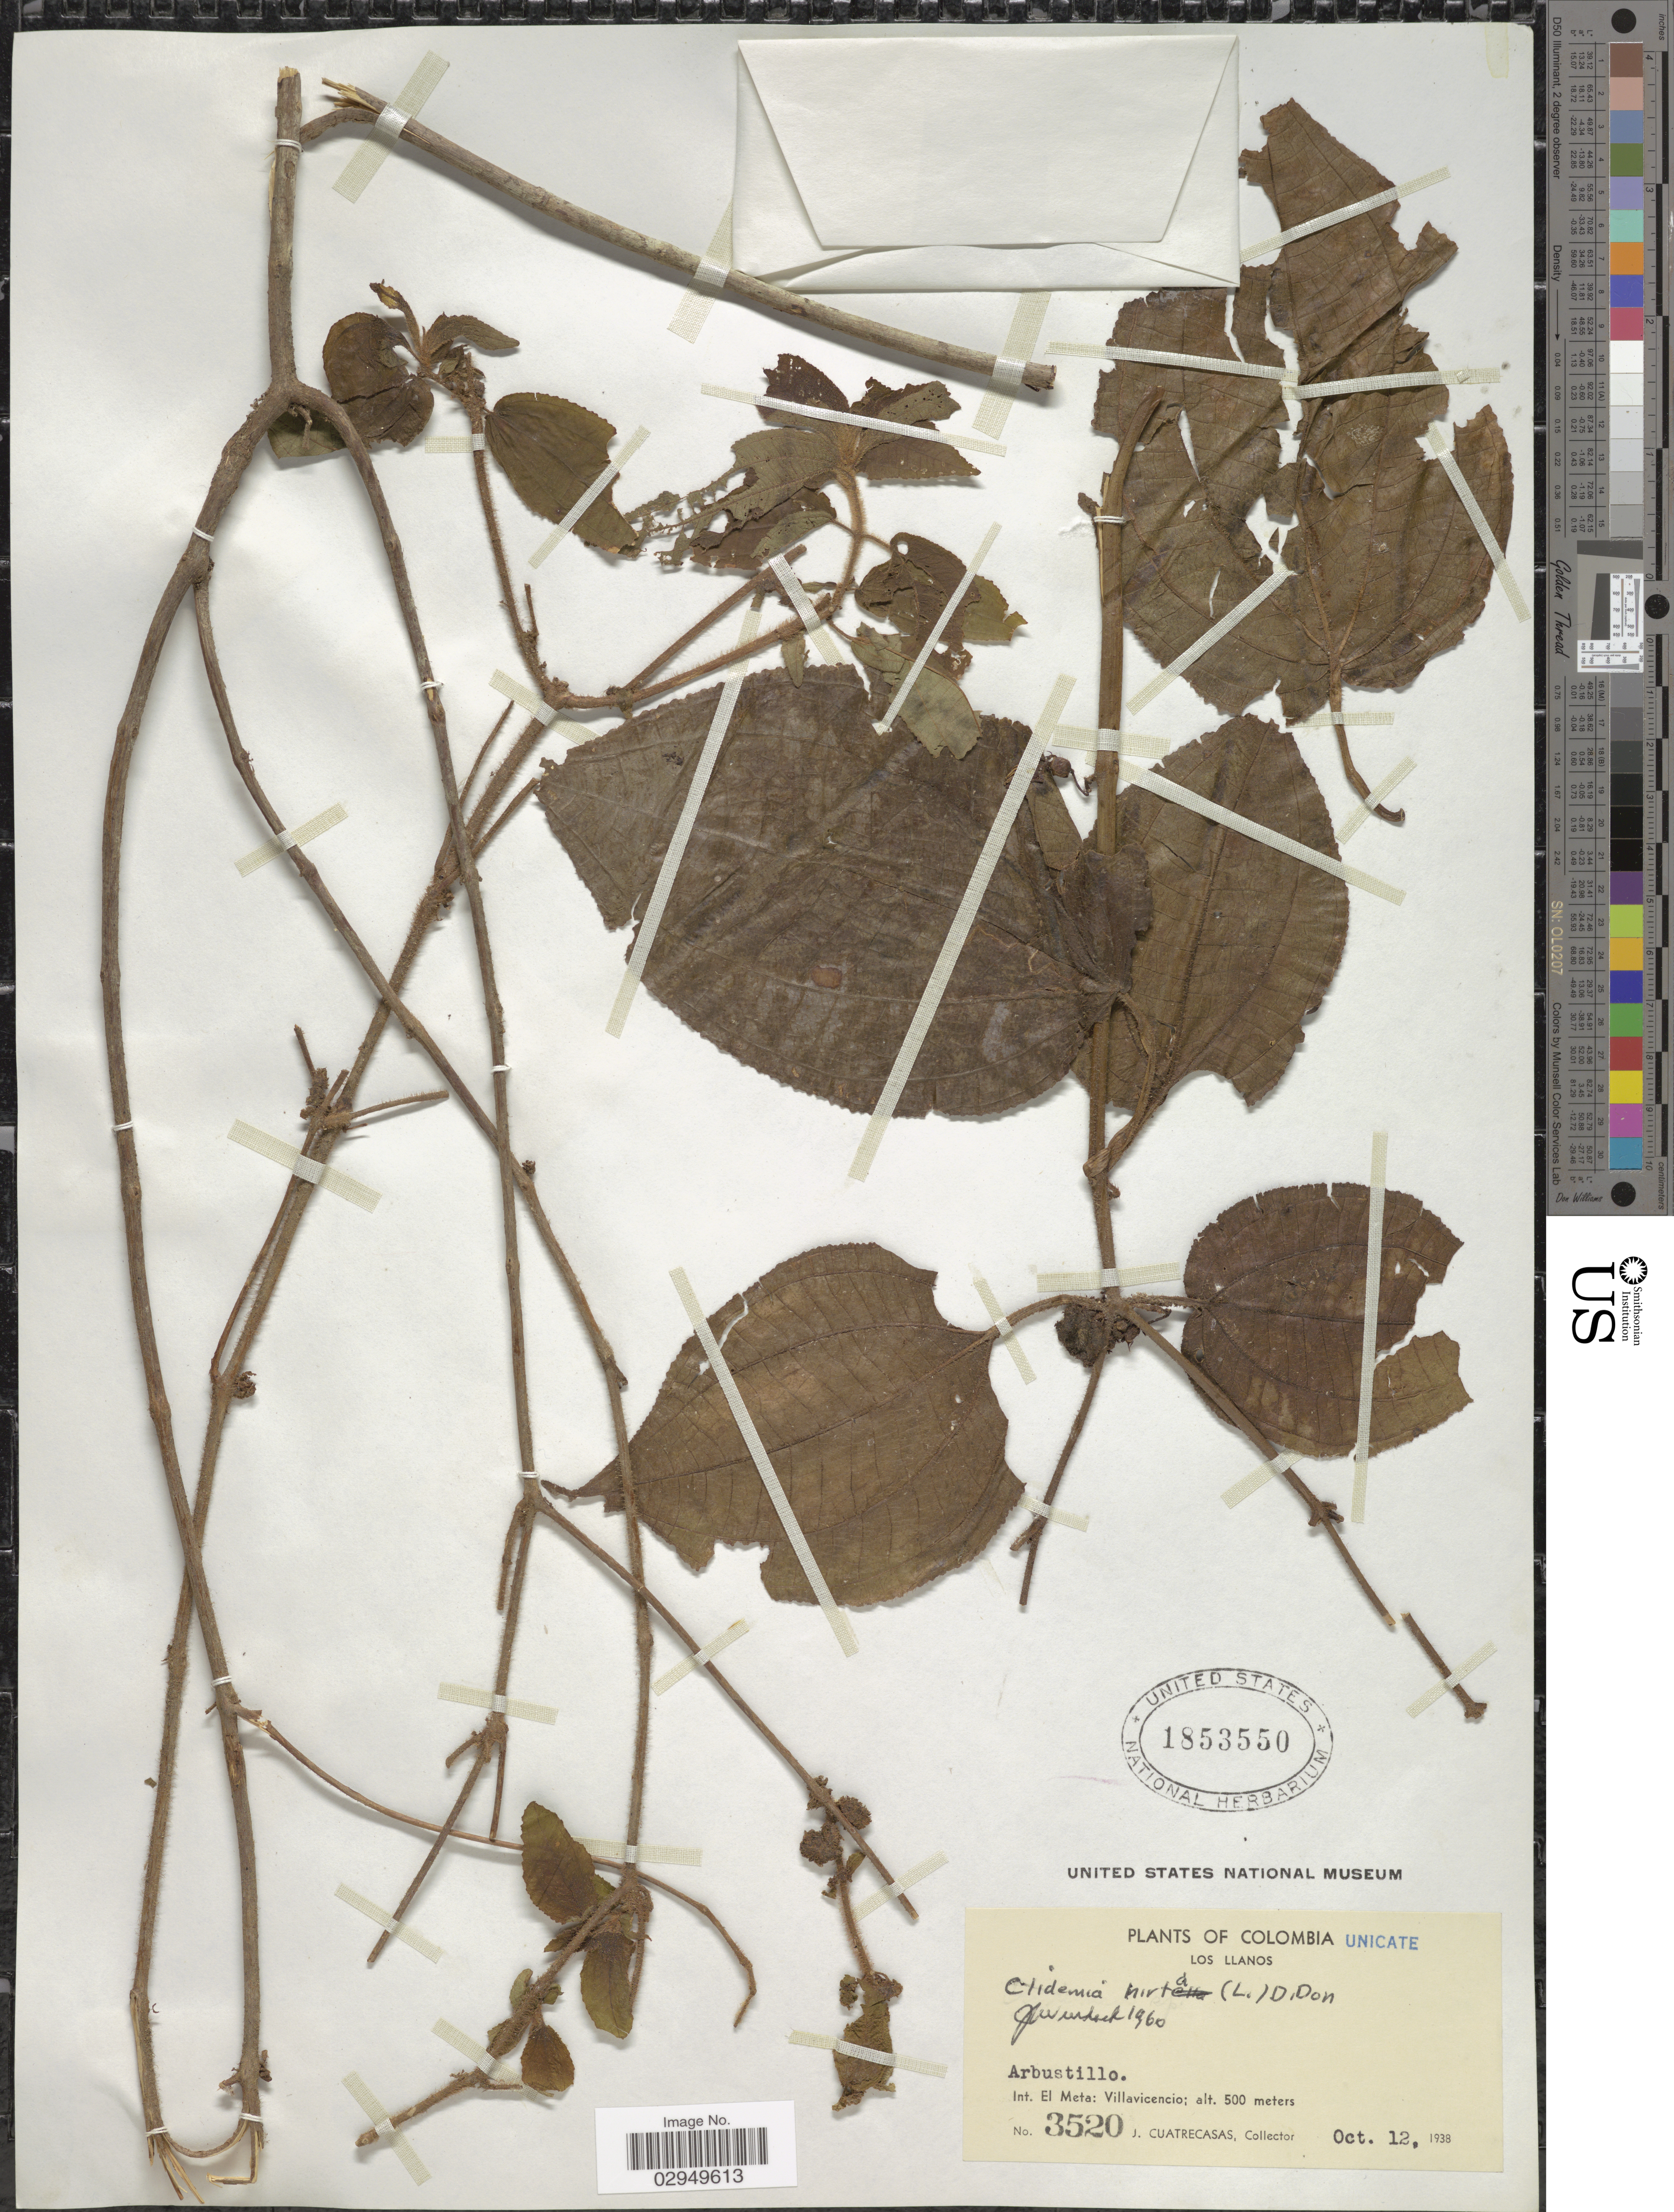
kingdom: Plantae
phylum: Tracheophyta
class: Magnoliopsida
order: Myrtales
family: Melastomataceae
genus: Clidemia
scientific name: Clidemia hirta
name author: (L.) D. Don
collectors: J. Cuatrecasas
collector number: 3520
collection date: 1938-10-12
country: Colombia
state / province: Meta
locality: Los LLanos. Int. El Meta: Villavicencio.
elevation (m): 500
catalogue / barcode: US 1853550